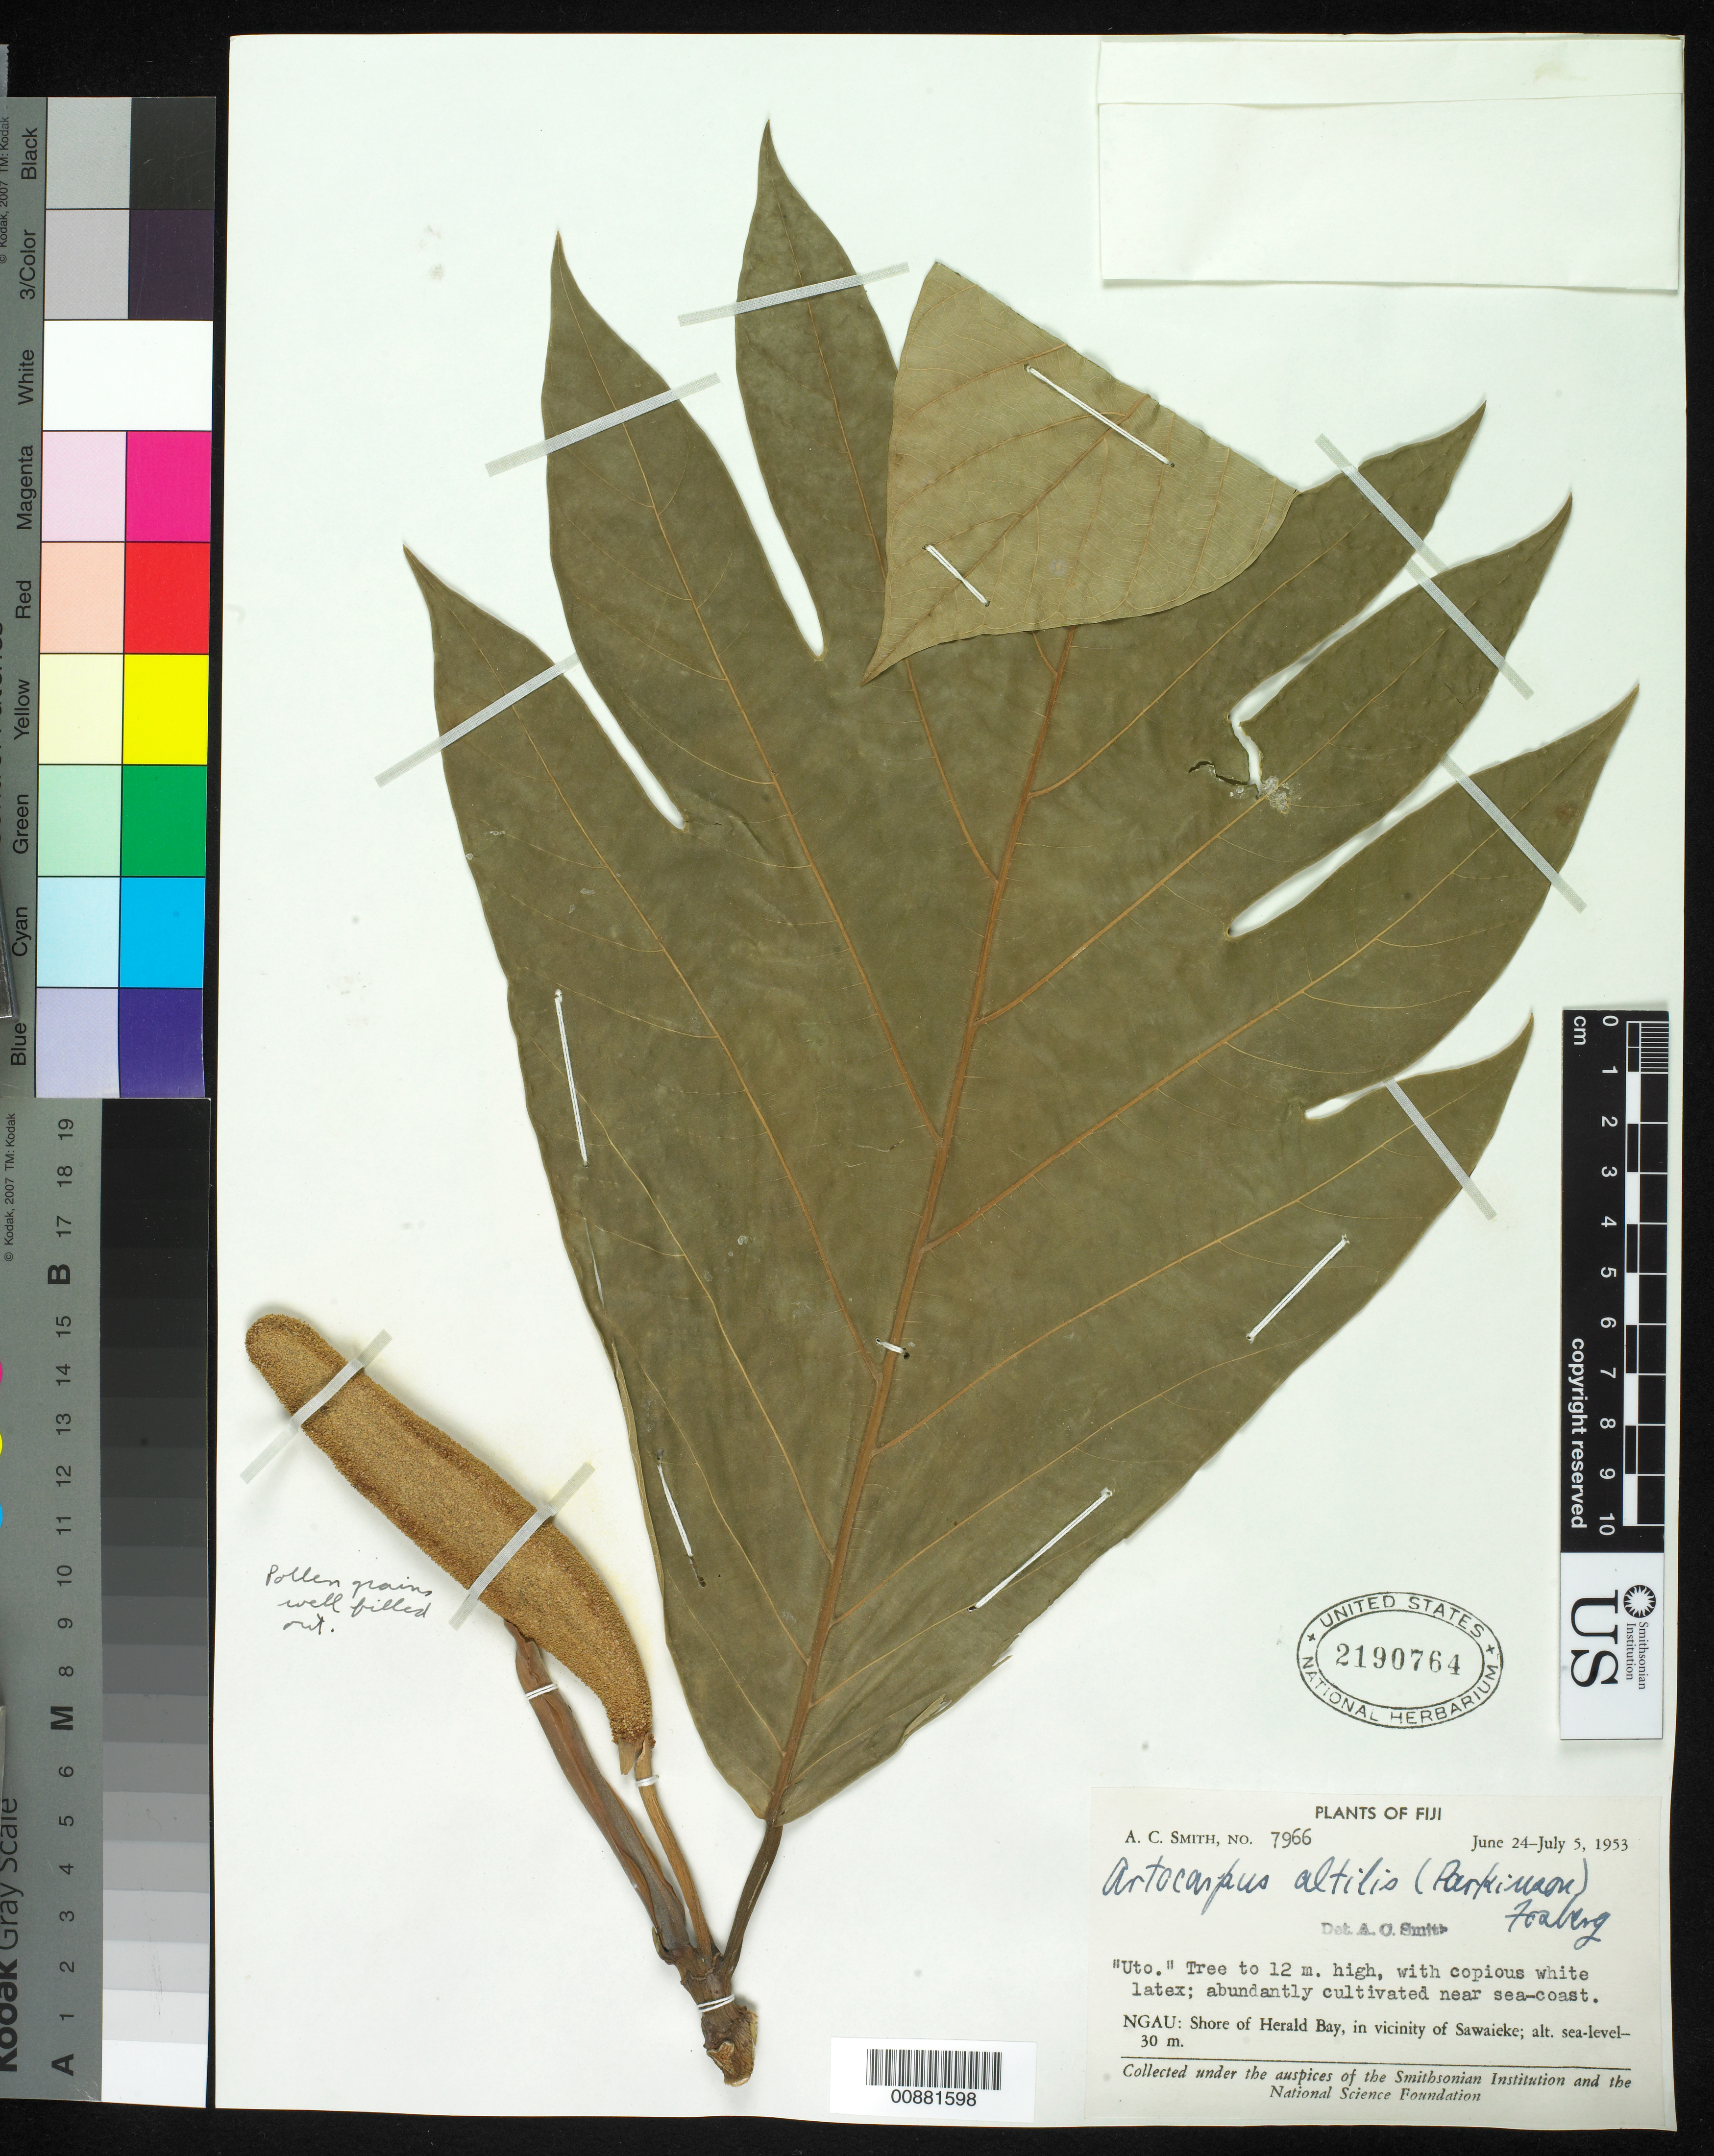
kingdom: Plantae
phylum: Tracheophyta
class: Magnoliopsida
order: Rosales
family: Moraceae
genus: Artocarpus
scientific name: Artocarpus altilis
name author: (Parkinson) Fosberg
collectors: C. A. Smith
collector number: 7966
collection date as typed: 24 Jun 1953 to 05 Jul 1953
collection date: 1953-06-24/1953-07-05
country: Fiji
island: Gau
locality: Shore of Herald Bay, in vicinity of Sawaieke.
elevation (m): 1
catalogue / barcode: US 2190764